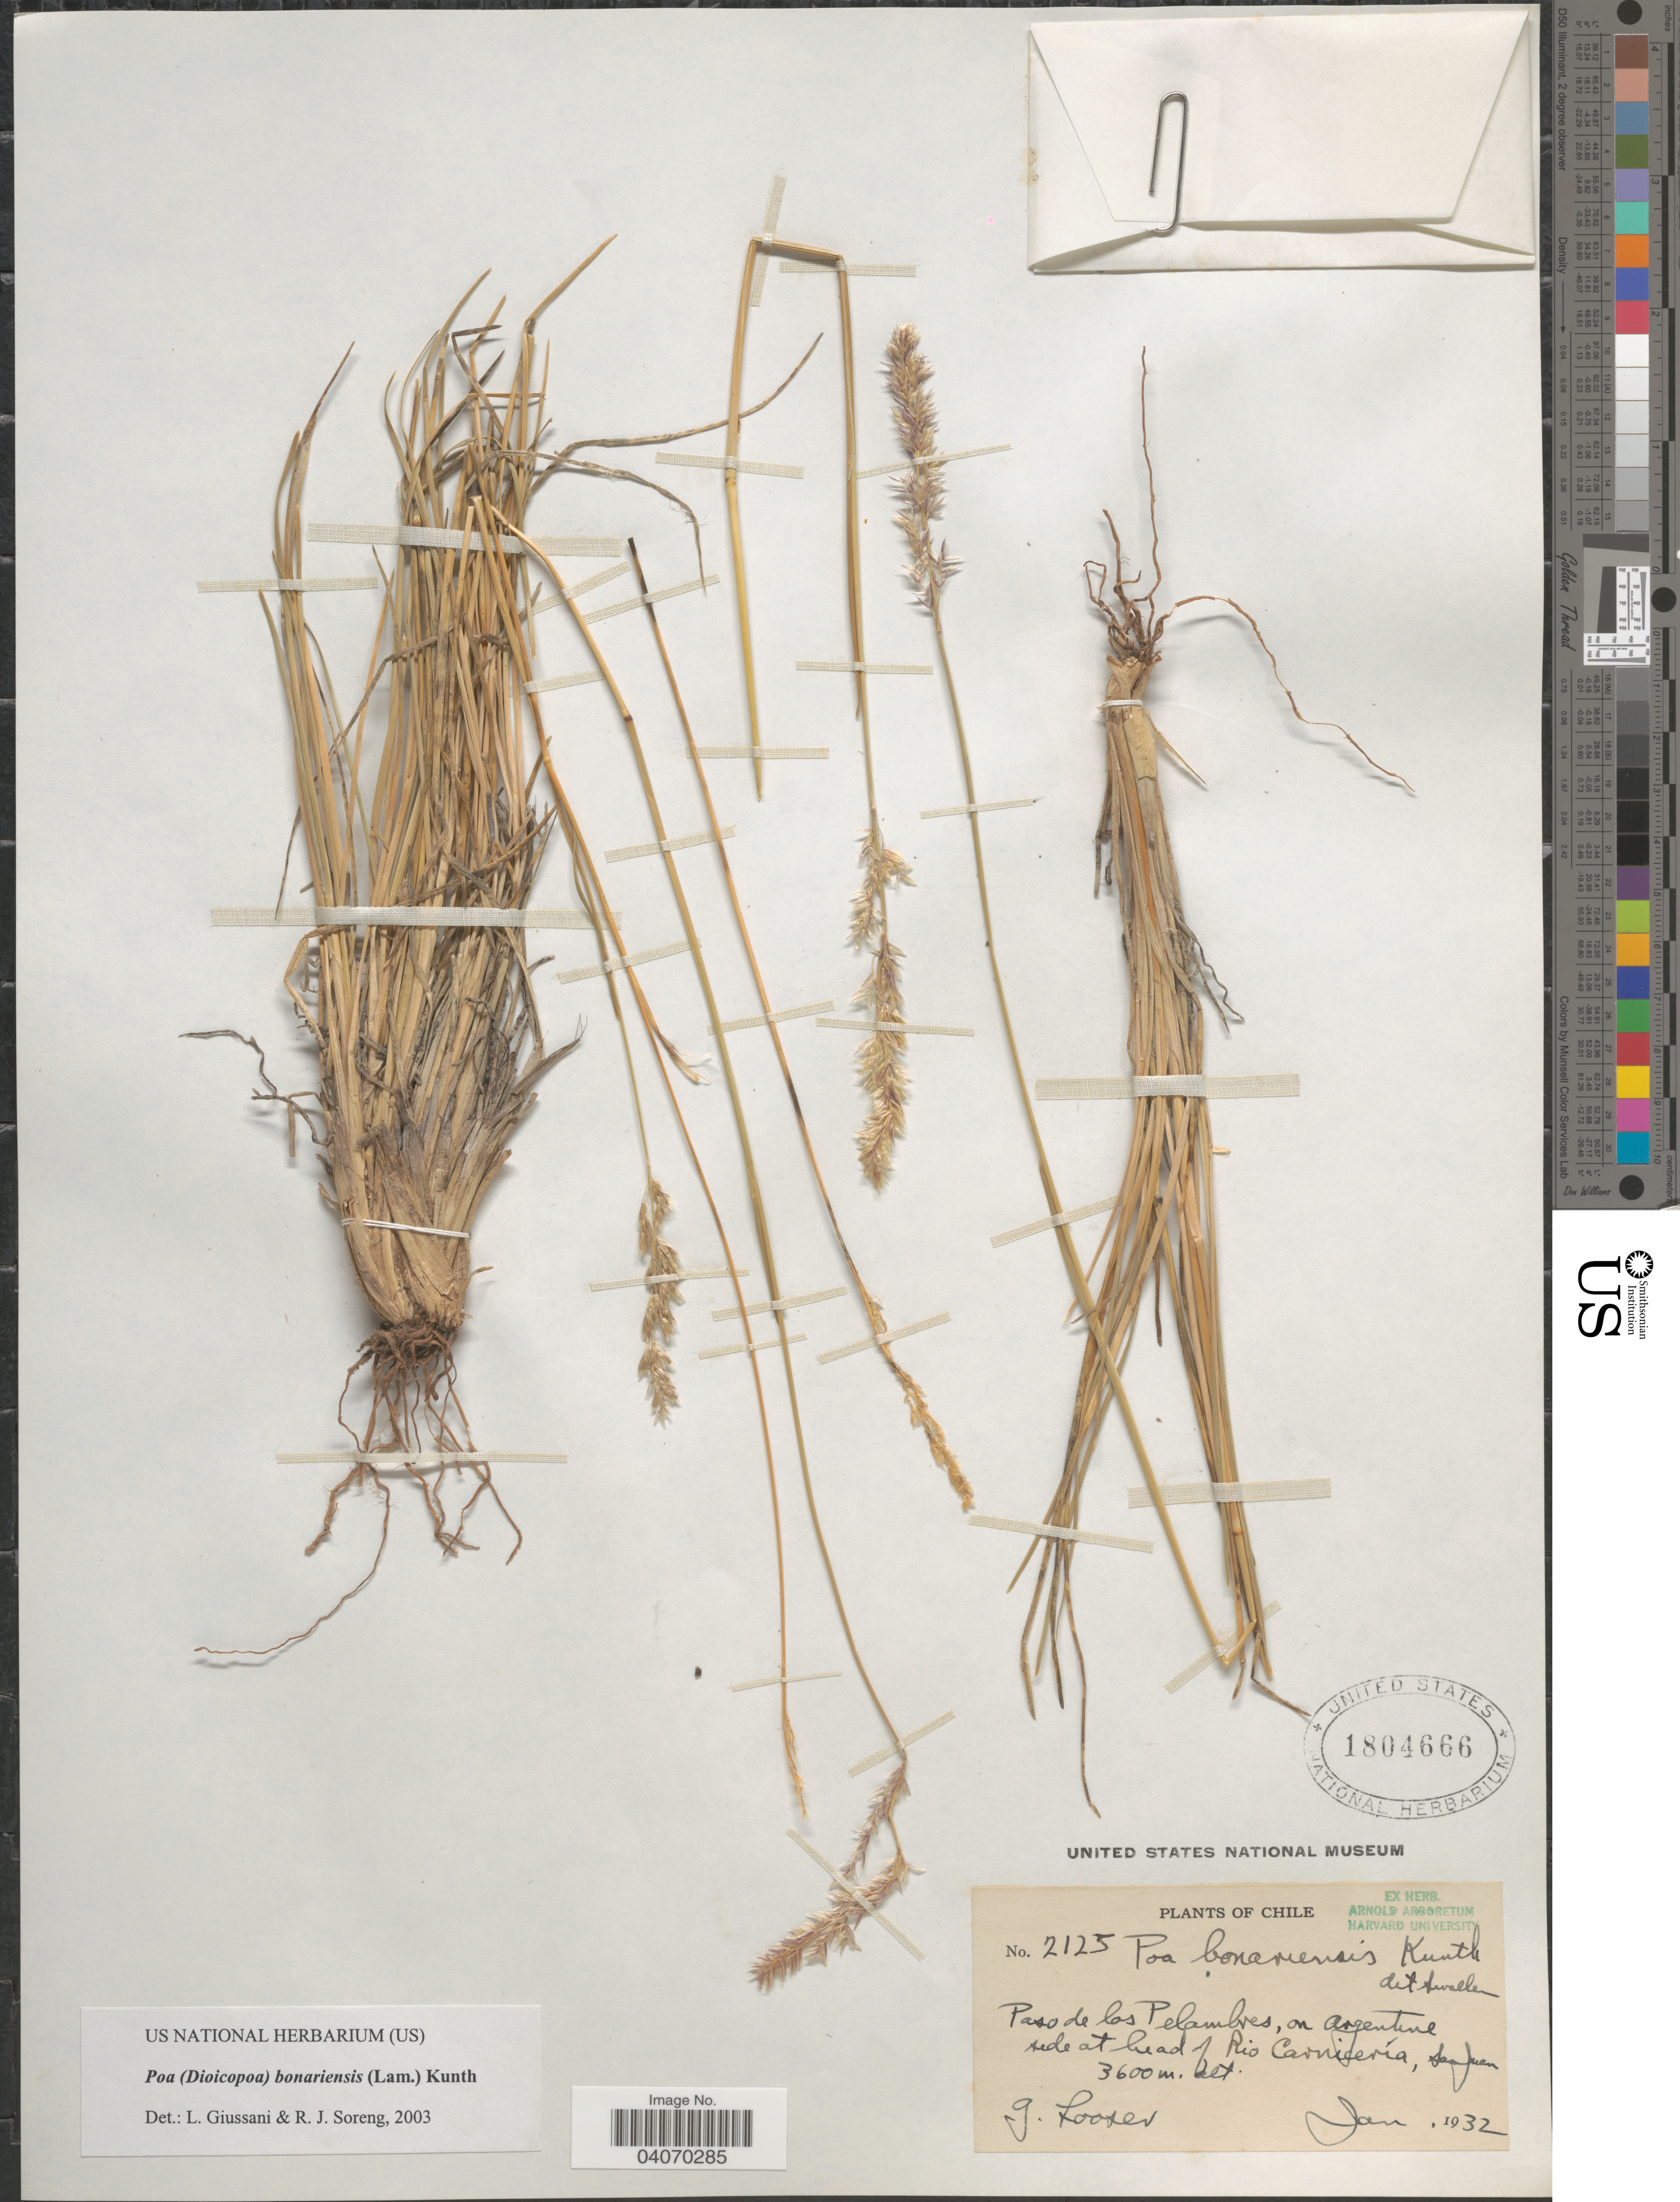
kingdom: Plantae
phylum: Tracheophyta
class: Liliopsida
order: Poales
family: Poaceae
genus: Poa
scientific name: Poa bonariensis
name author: (Lam.) Kunth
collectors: G. Looser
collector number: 2125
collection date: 1932-01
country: Chile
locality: Paso de los Pelambres, on Argentine side at head of Rio Carnigería, San Juan.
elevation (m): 3600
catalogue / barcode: US 1804666